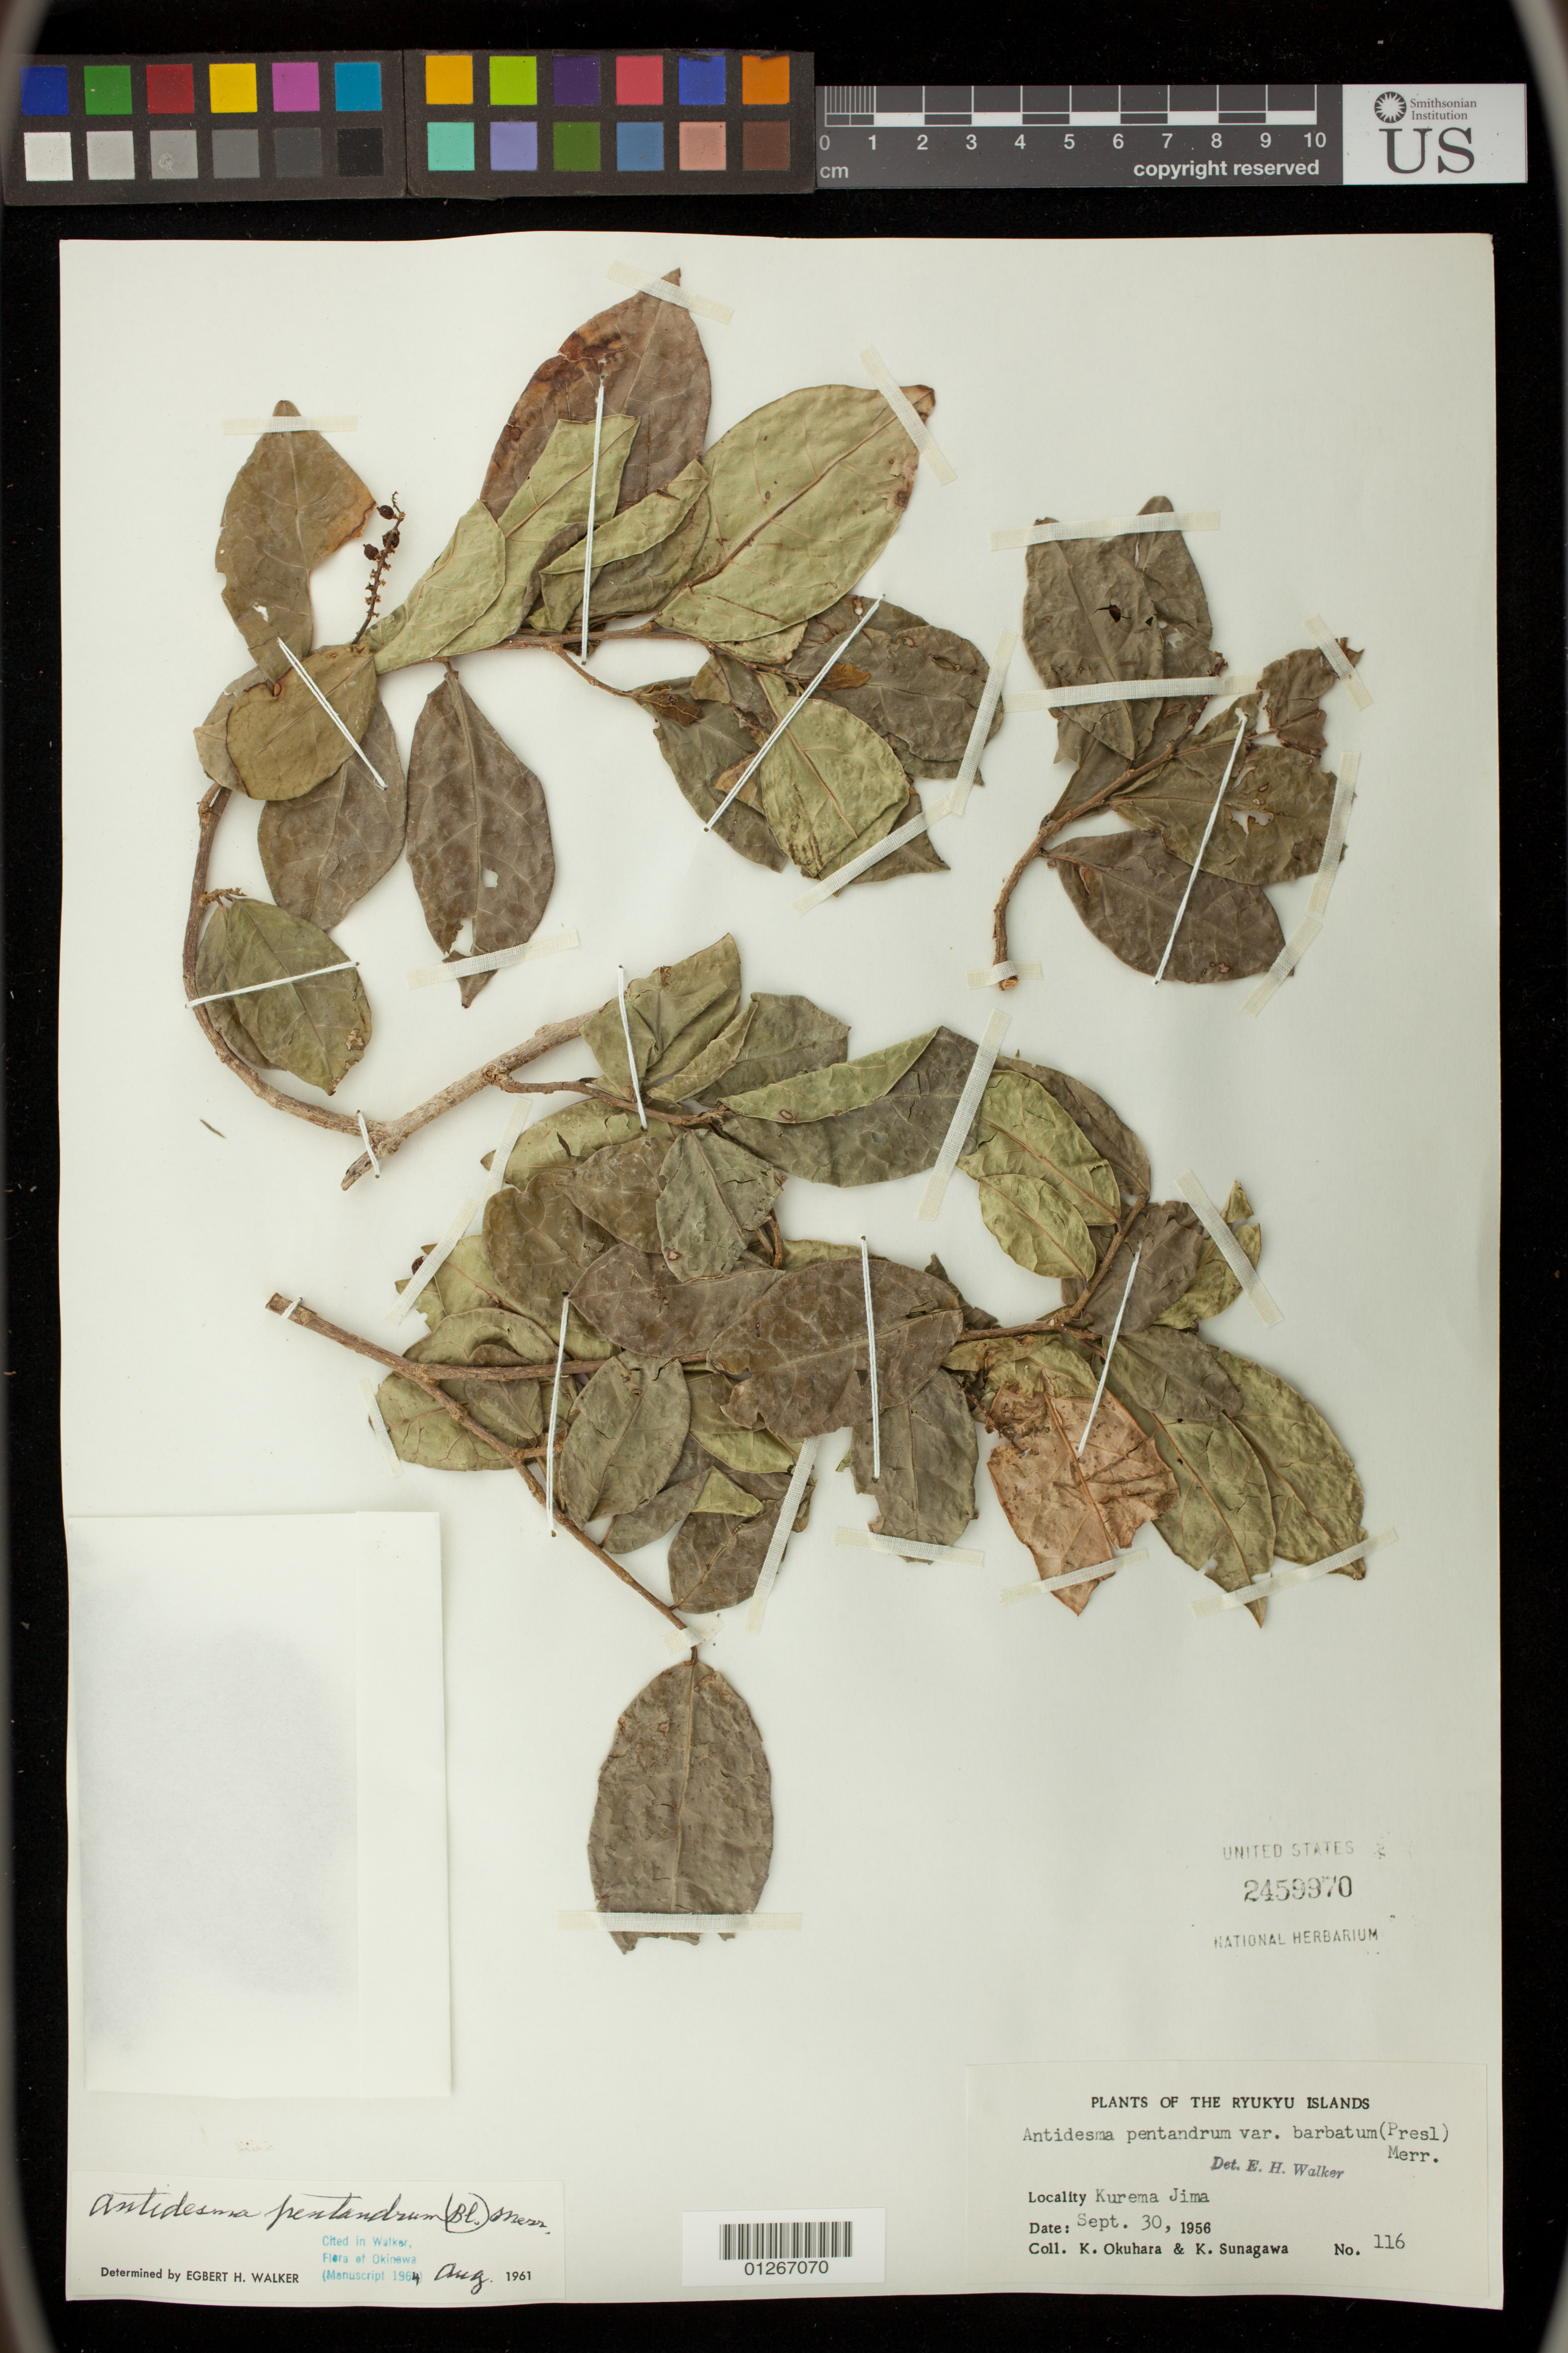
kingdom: Plantae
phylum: Tracheophyta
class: Magnoliopsida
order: Malpighiales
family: Phyllanthaceae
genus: Antidesma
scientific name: Antidesma pentandrum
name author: (Blanco) Merr.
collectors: K. Okuhara & K. Sunagawa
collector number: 116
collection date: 1956-09-30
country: Japan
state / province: Okinawa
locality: Ryukyu Islands; Kurema Jima.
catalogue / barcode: US 2459970